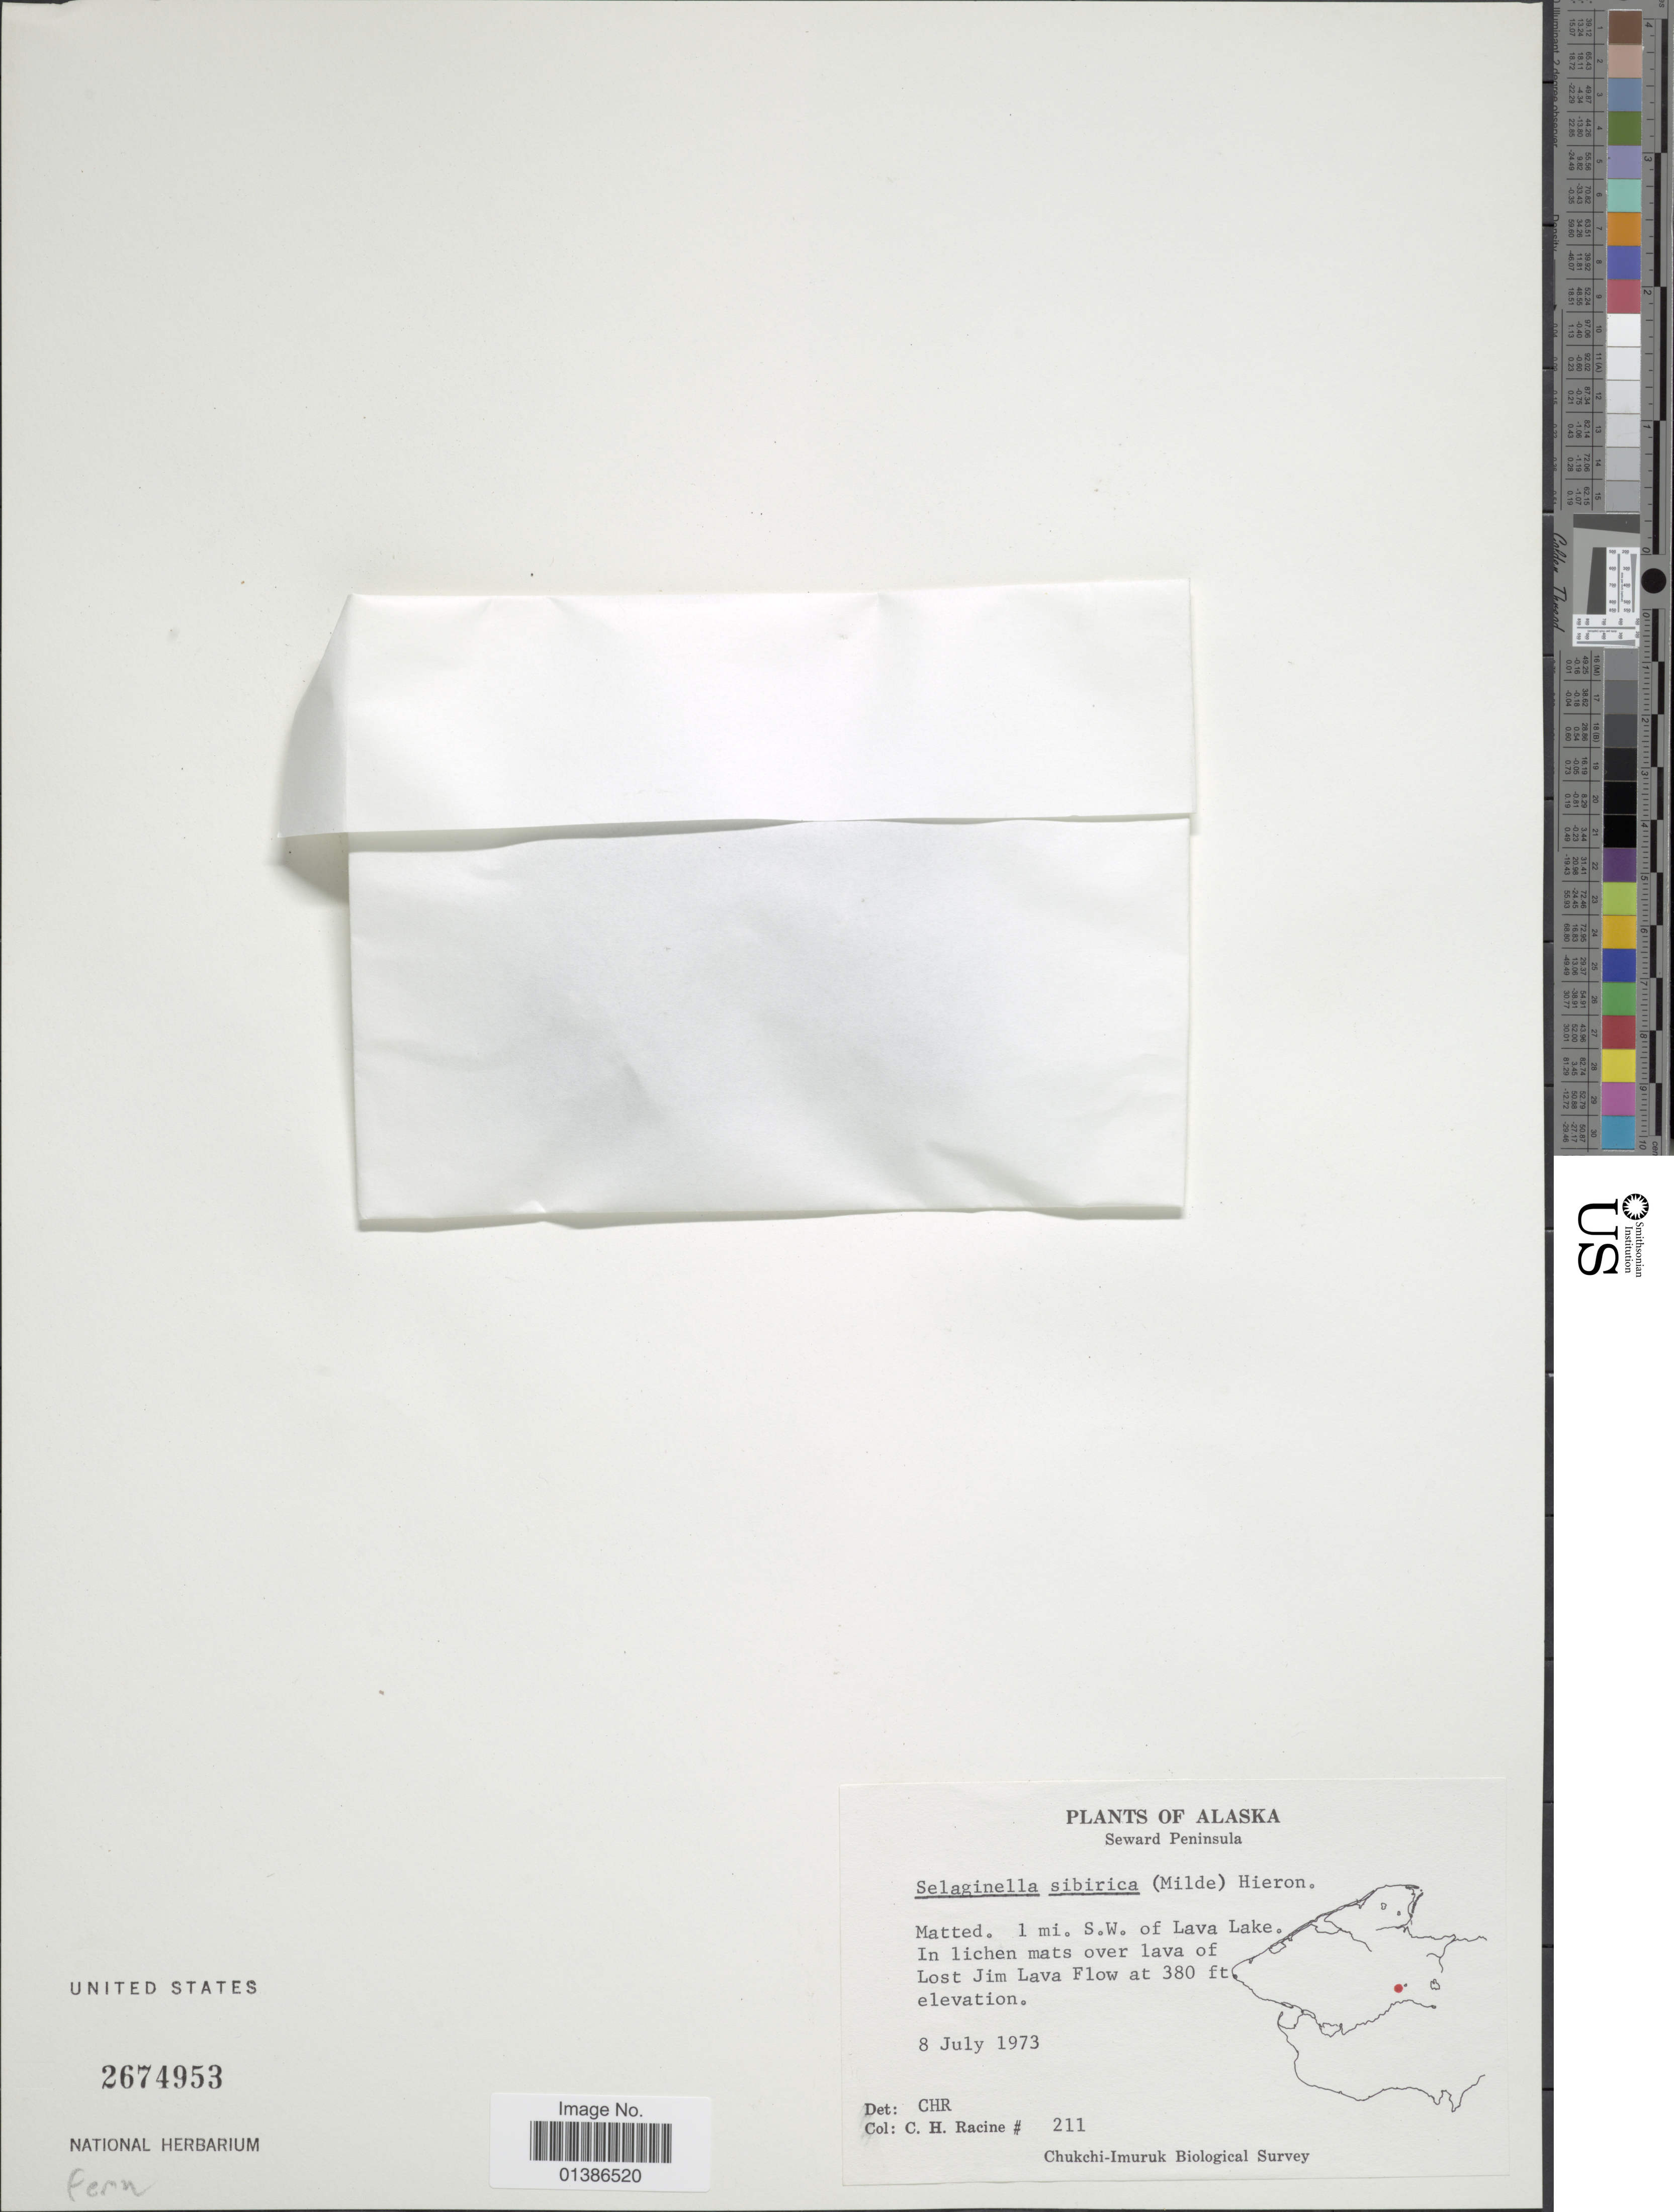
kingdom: Plantae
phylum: Tracheophyta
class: Lycopodiopsida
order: Selaginellales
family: Selaginellaceae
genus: Selaginella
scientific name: Selaginella sibirica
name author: (Milde) Hieron.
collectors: C. Racine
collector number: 211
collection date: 1973-07-08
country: United States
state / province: Alaska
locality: Seward Peninsula. Matted. 1 mi. S.W. of Lava Lake. In lichen mats over lava of Lost Jim Lava Flow.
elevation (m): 116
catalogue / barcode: US 2674953